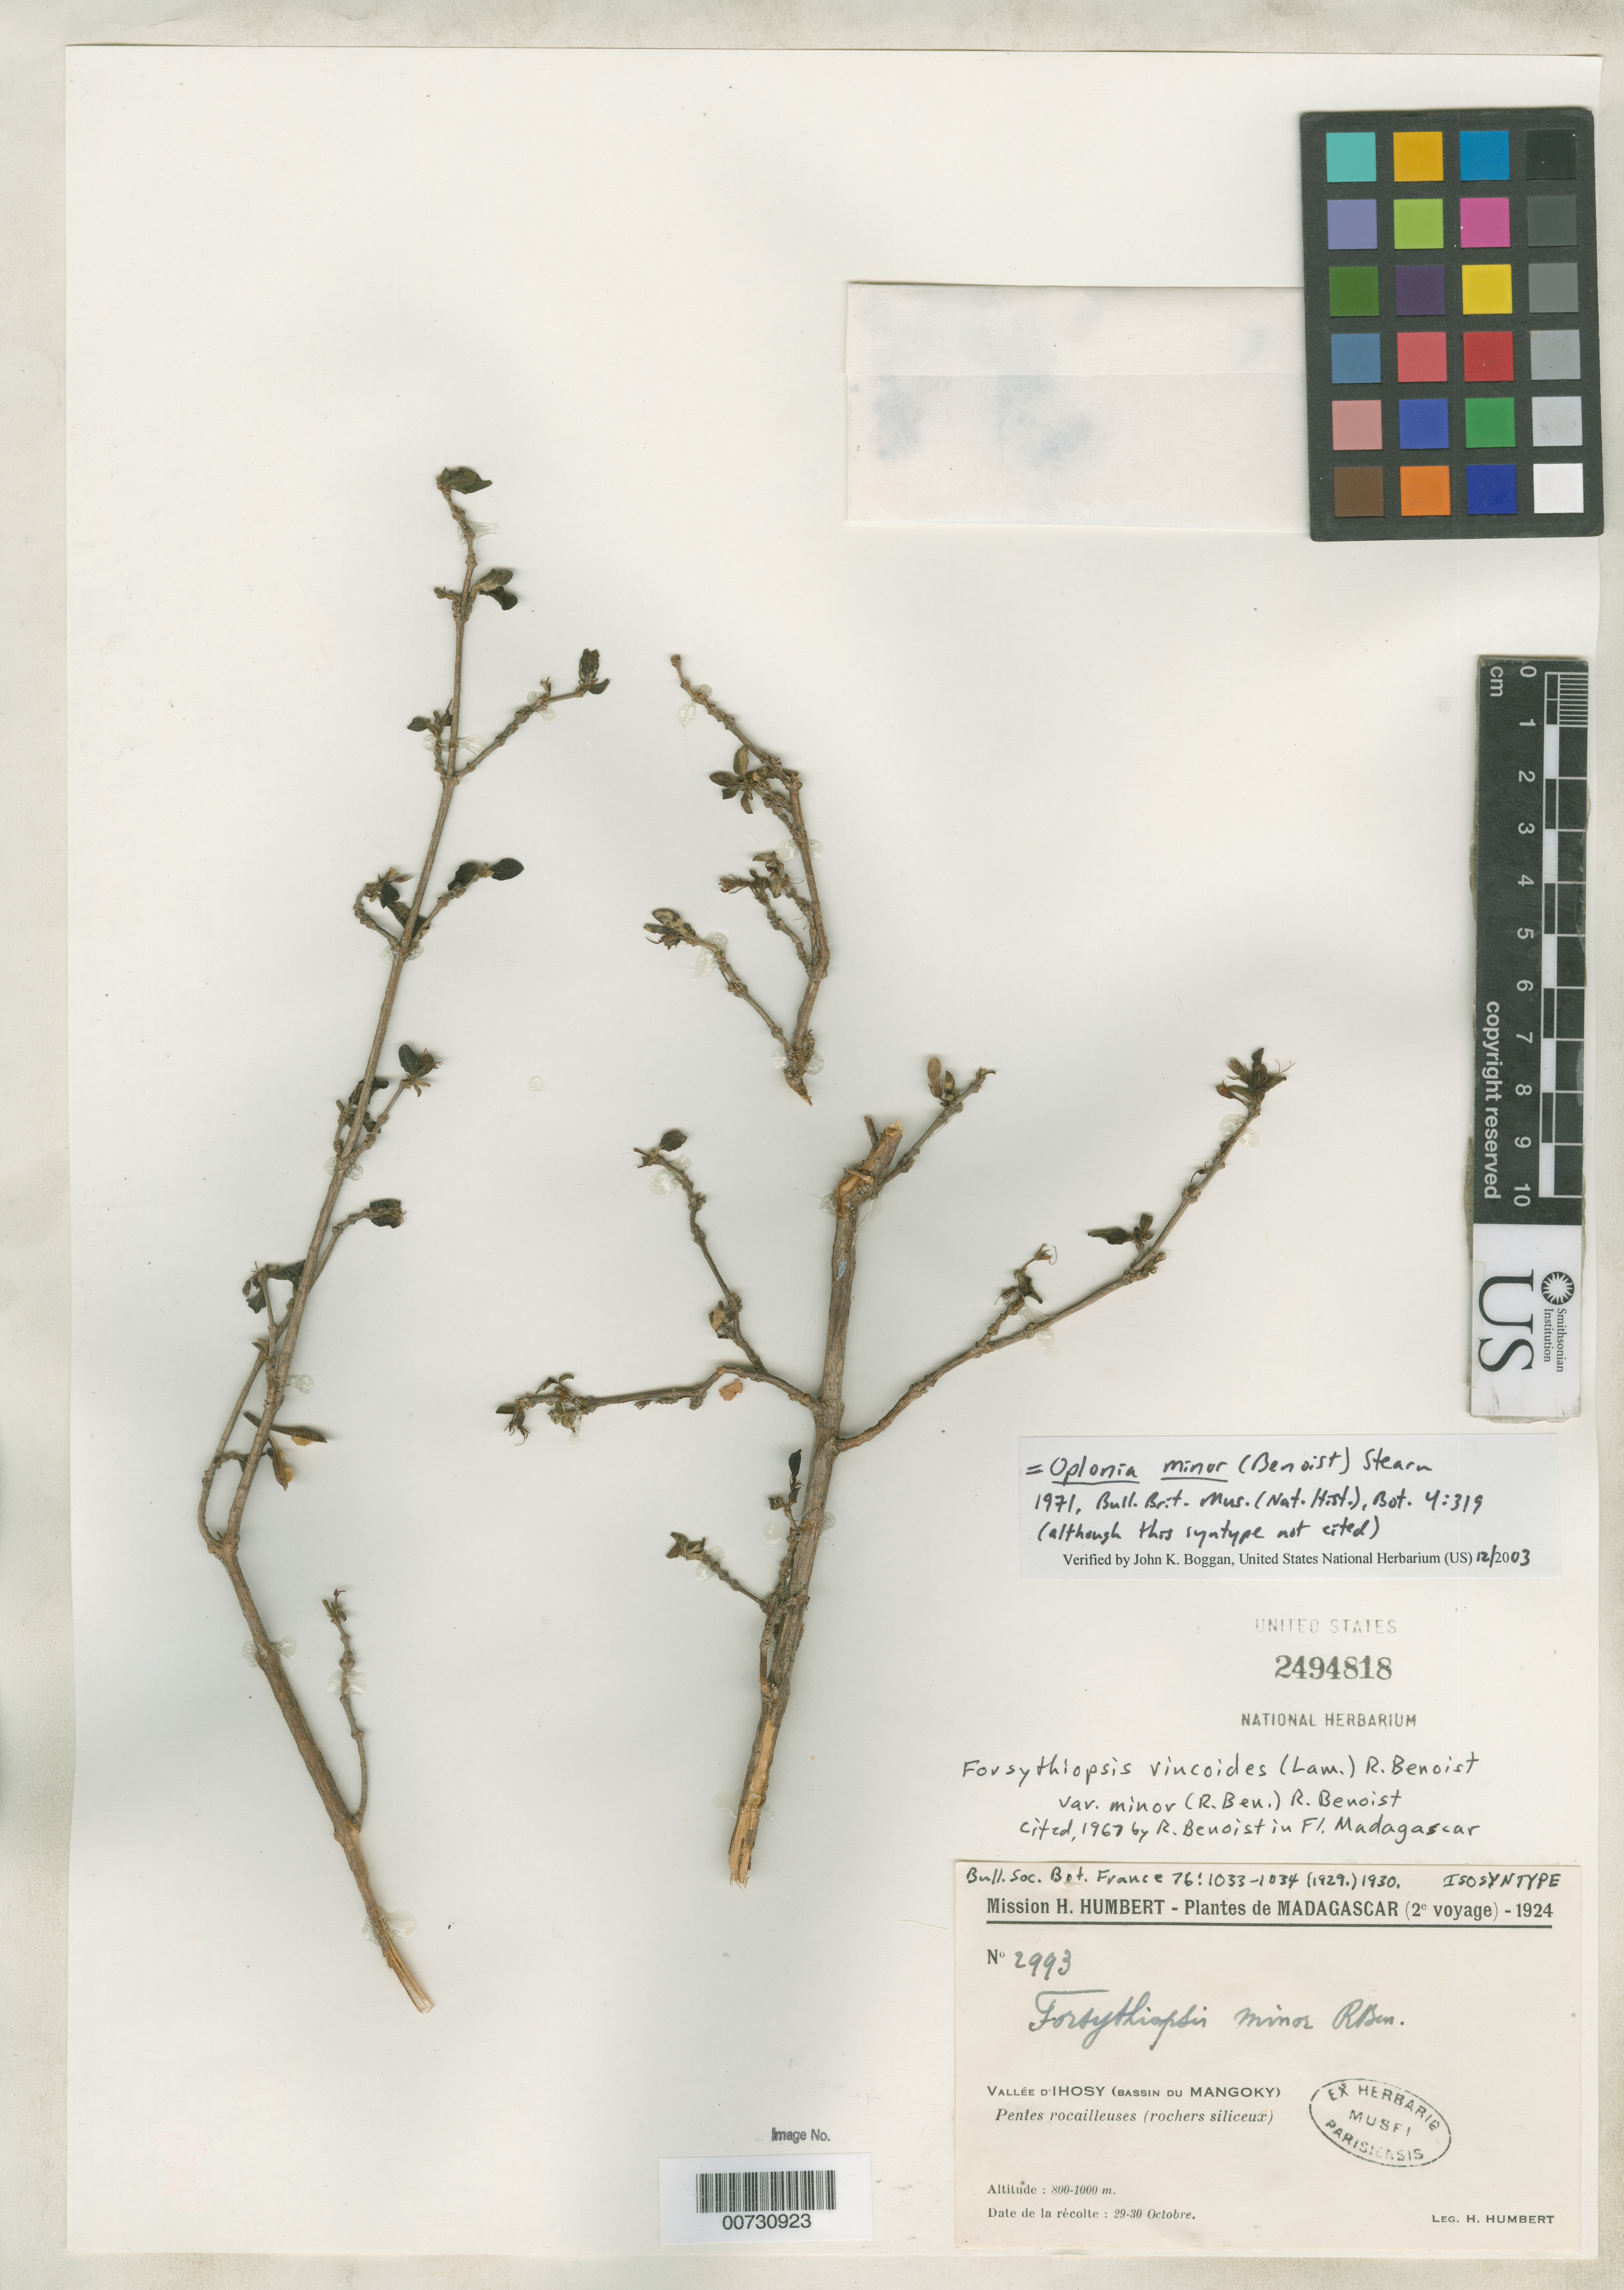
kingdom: Plantae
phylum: Tracheophyta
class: Magnoliopsida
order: Lamiales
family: Acanthaceae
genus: Forsythiopsis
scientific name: Forsythiopsis minor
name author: Benoist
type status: Isosyntype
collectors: H. Humbert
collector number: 2993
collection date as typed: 29 Oct 1924 to 30 Oct 1924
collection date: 1924-10-29/1924-10-30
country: Madagascar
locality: Vallée d'Ihosy (bassin du Mangoky).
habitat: Pentes rocailleuses (rochers siliceux).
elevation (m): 800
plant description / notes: Cited 1967 by R. Benoist, Fl. Madagasc. 182: 109 (as Forsythiopsis vincoides var. minor (R. Benoist) R. Benoist).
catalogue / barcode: US 2494818